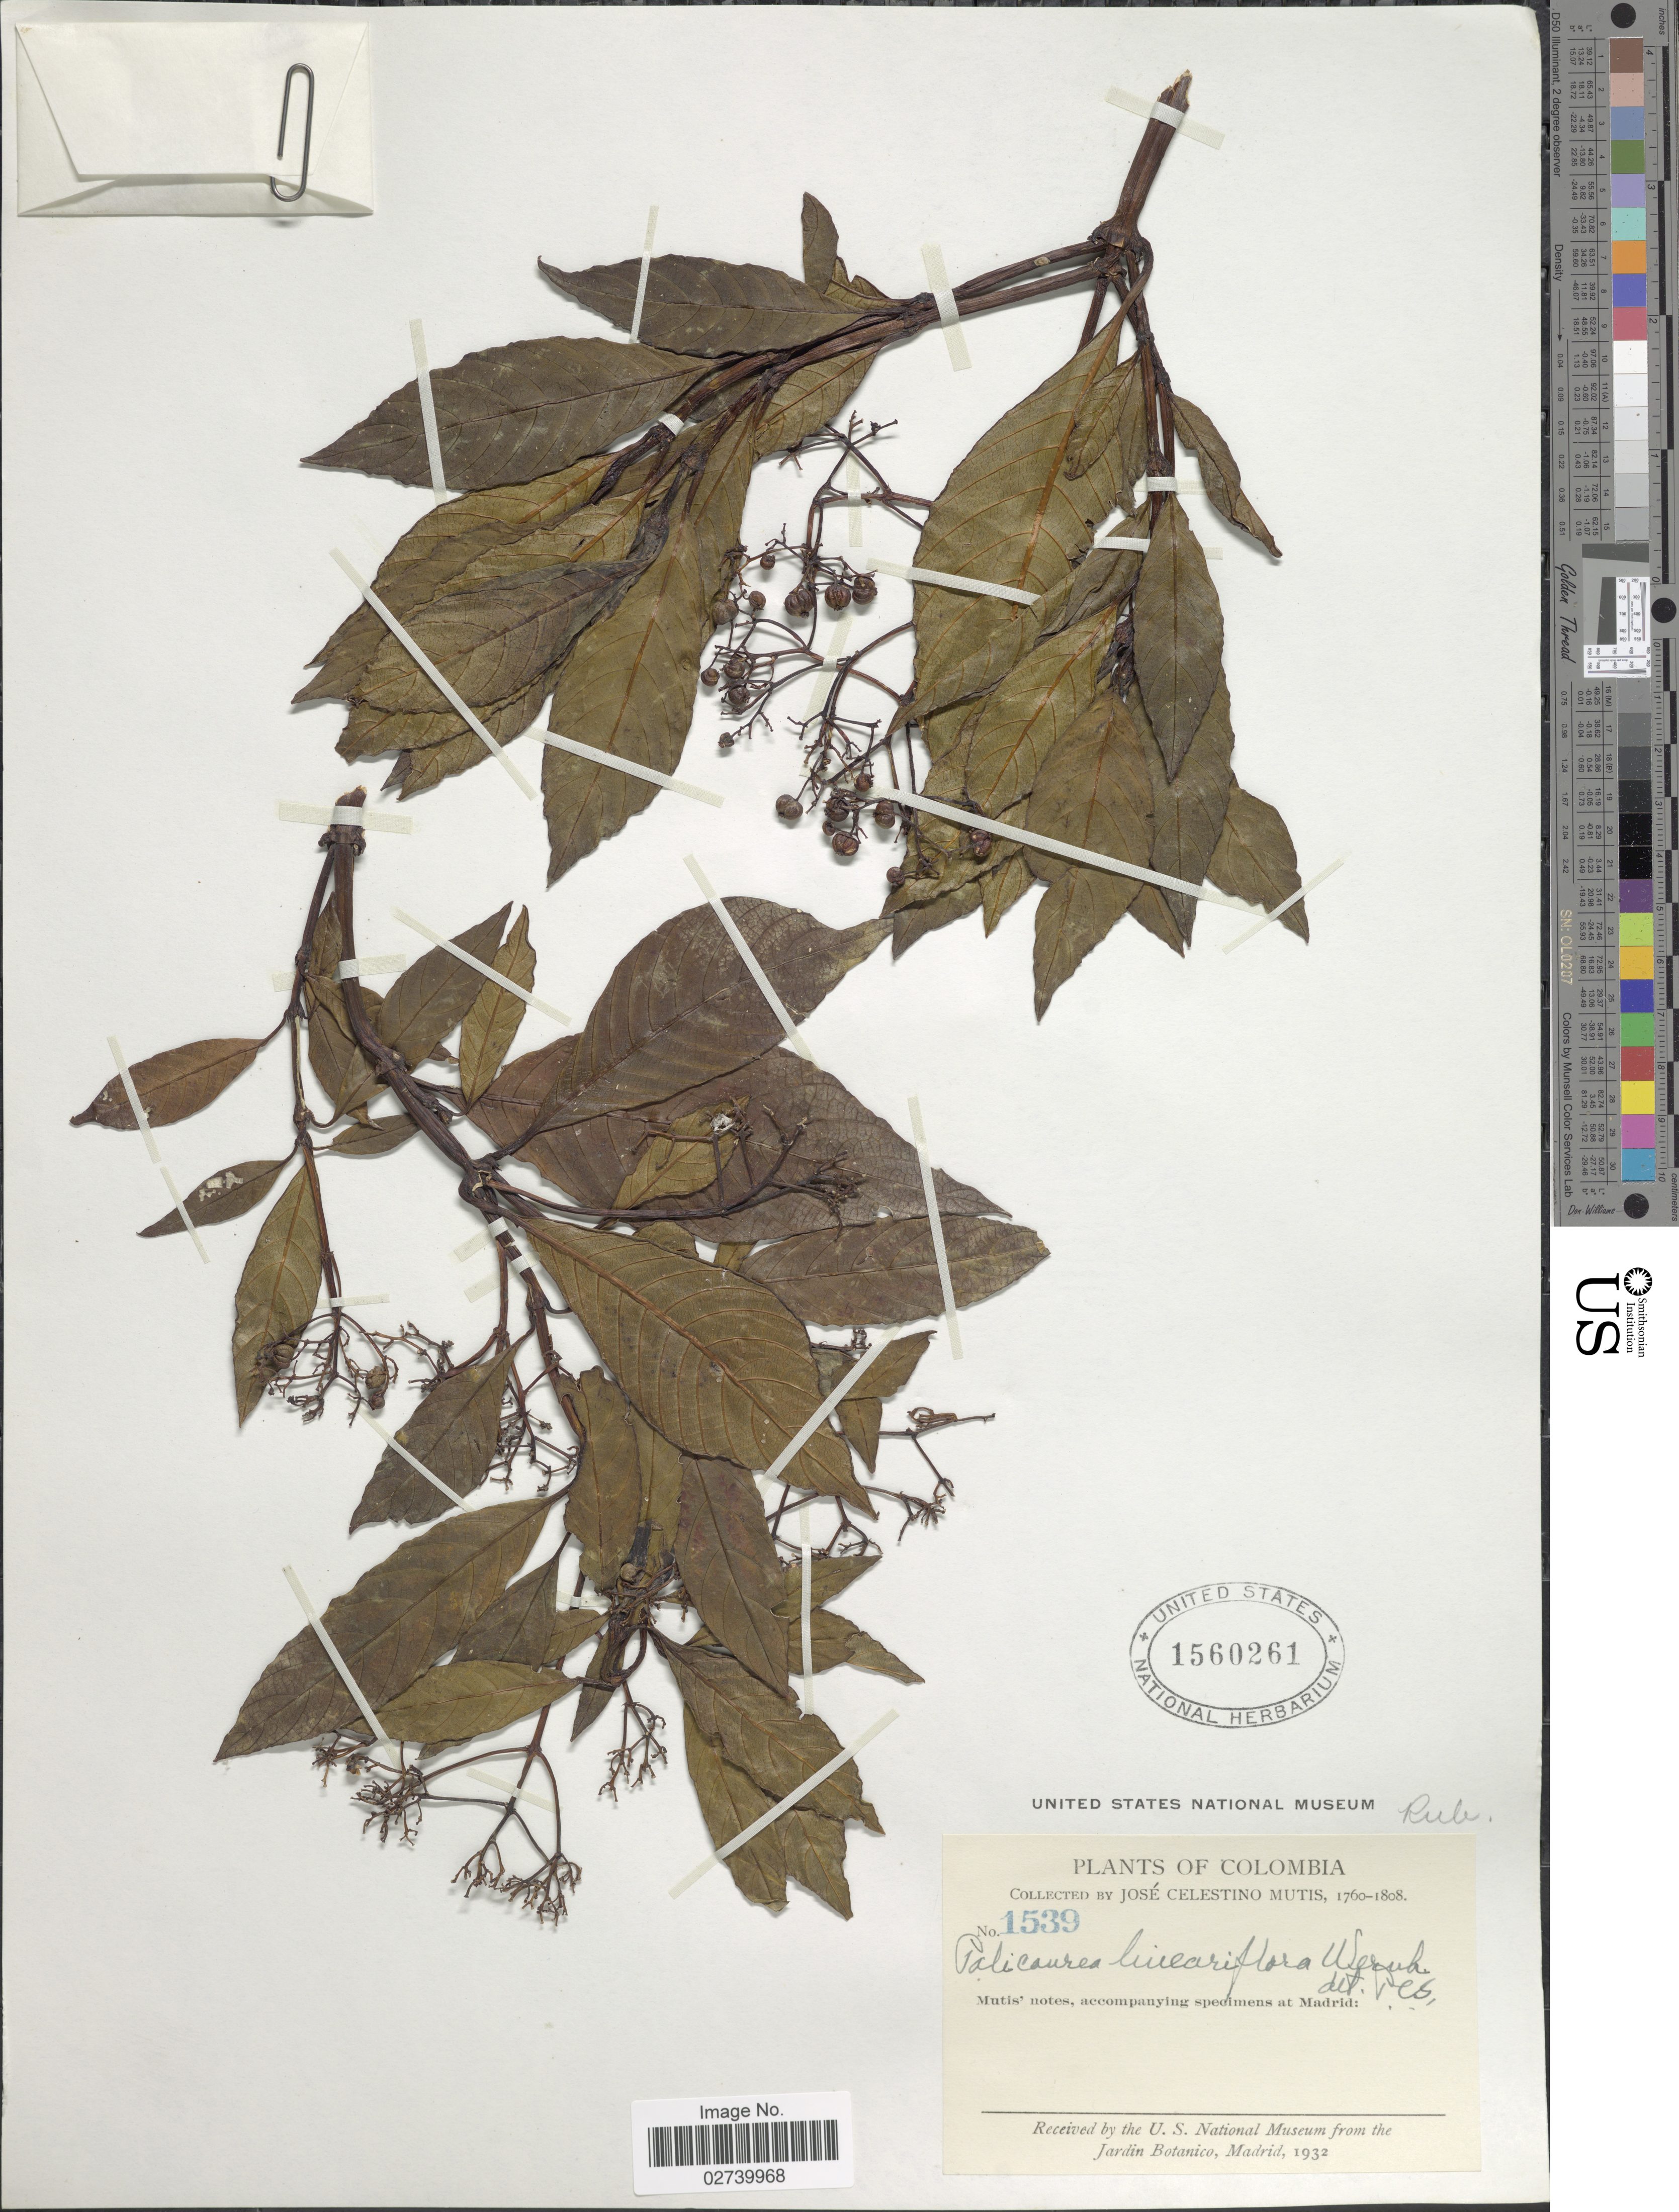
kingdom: Plantae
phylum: Tracheophyta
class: Magnoliopsida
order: Gentianales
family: Rubiaceae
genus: Palicourea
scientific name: Palicourea lineariflora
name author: Wernham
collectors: J. C. B. Mutis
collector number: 1539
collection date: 1760/1808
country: Colombia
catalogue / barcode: US 1560261